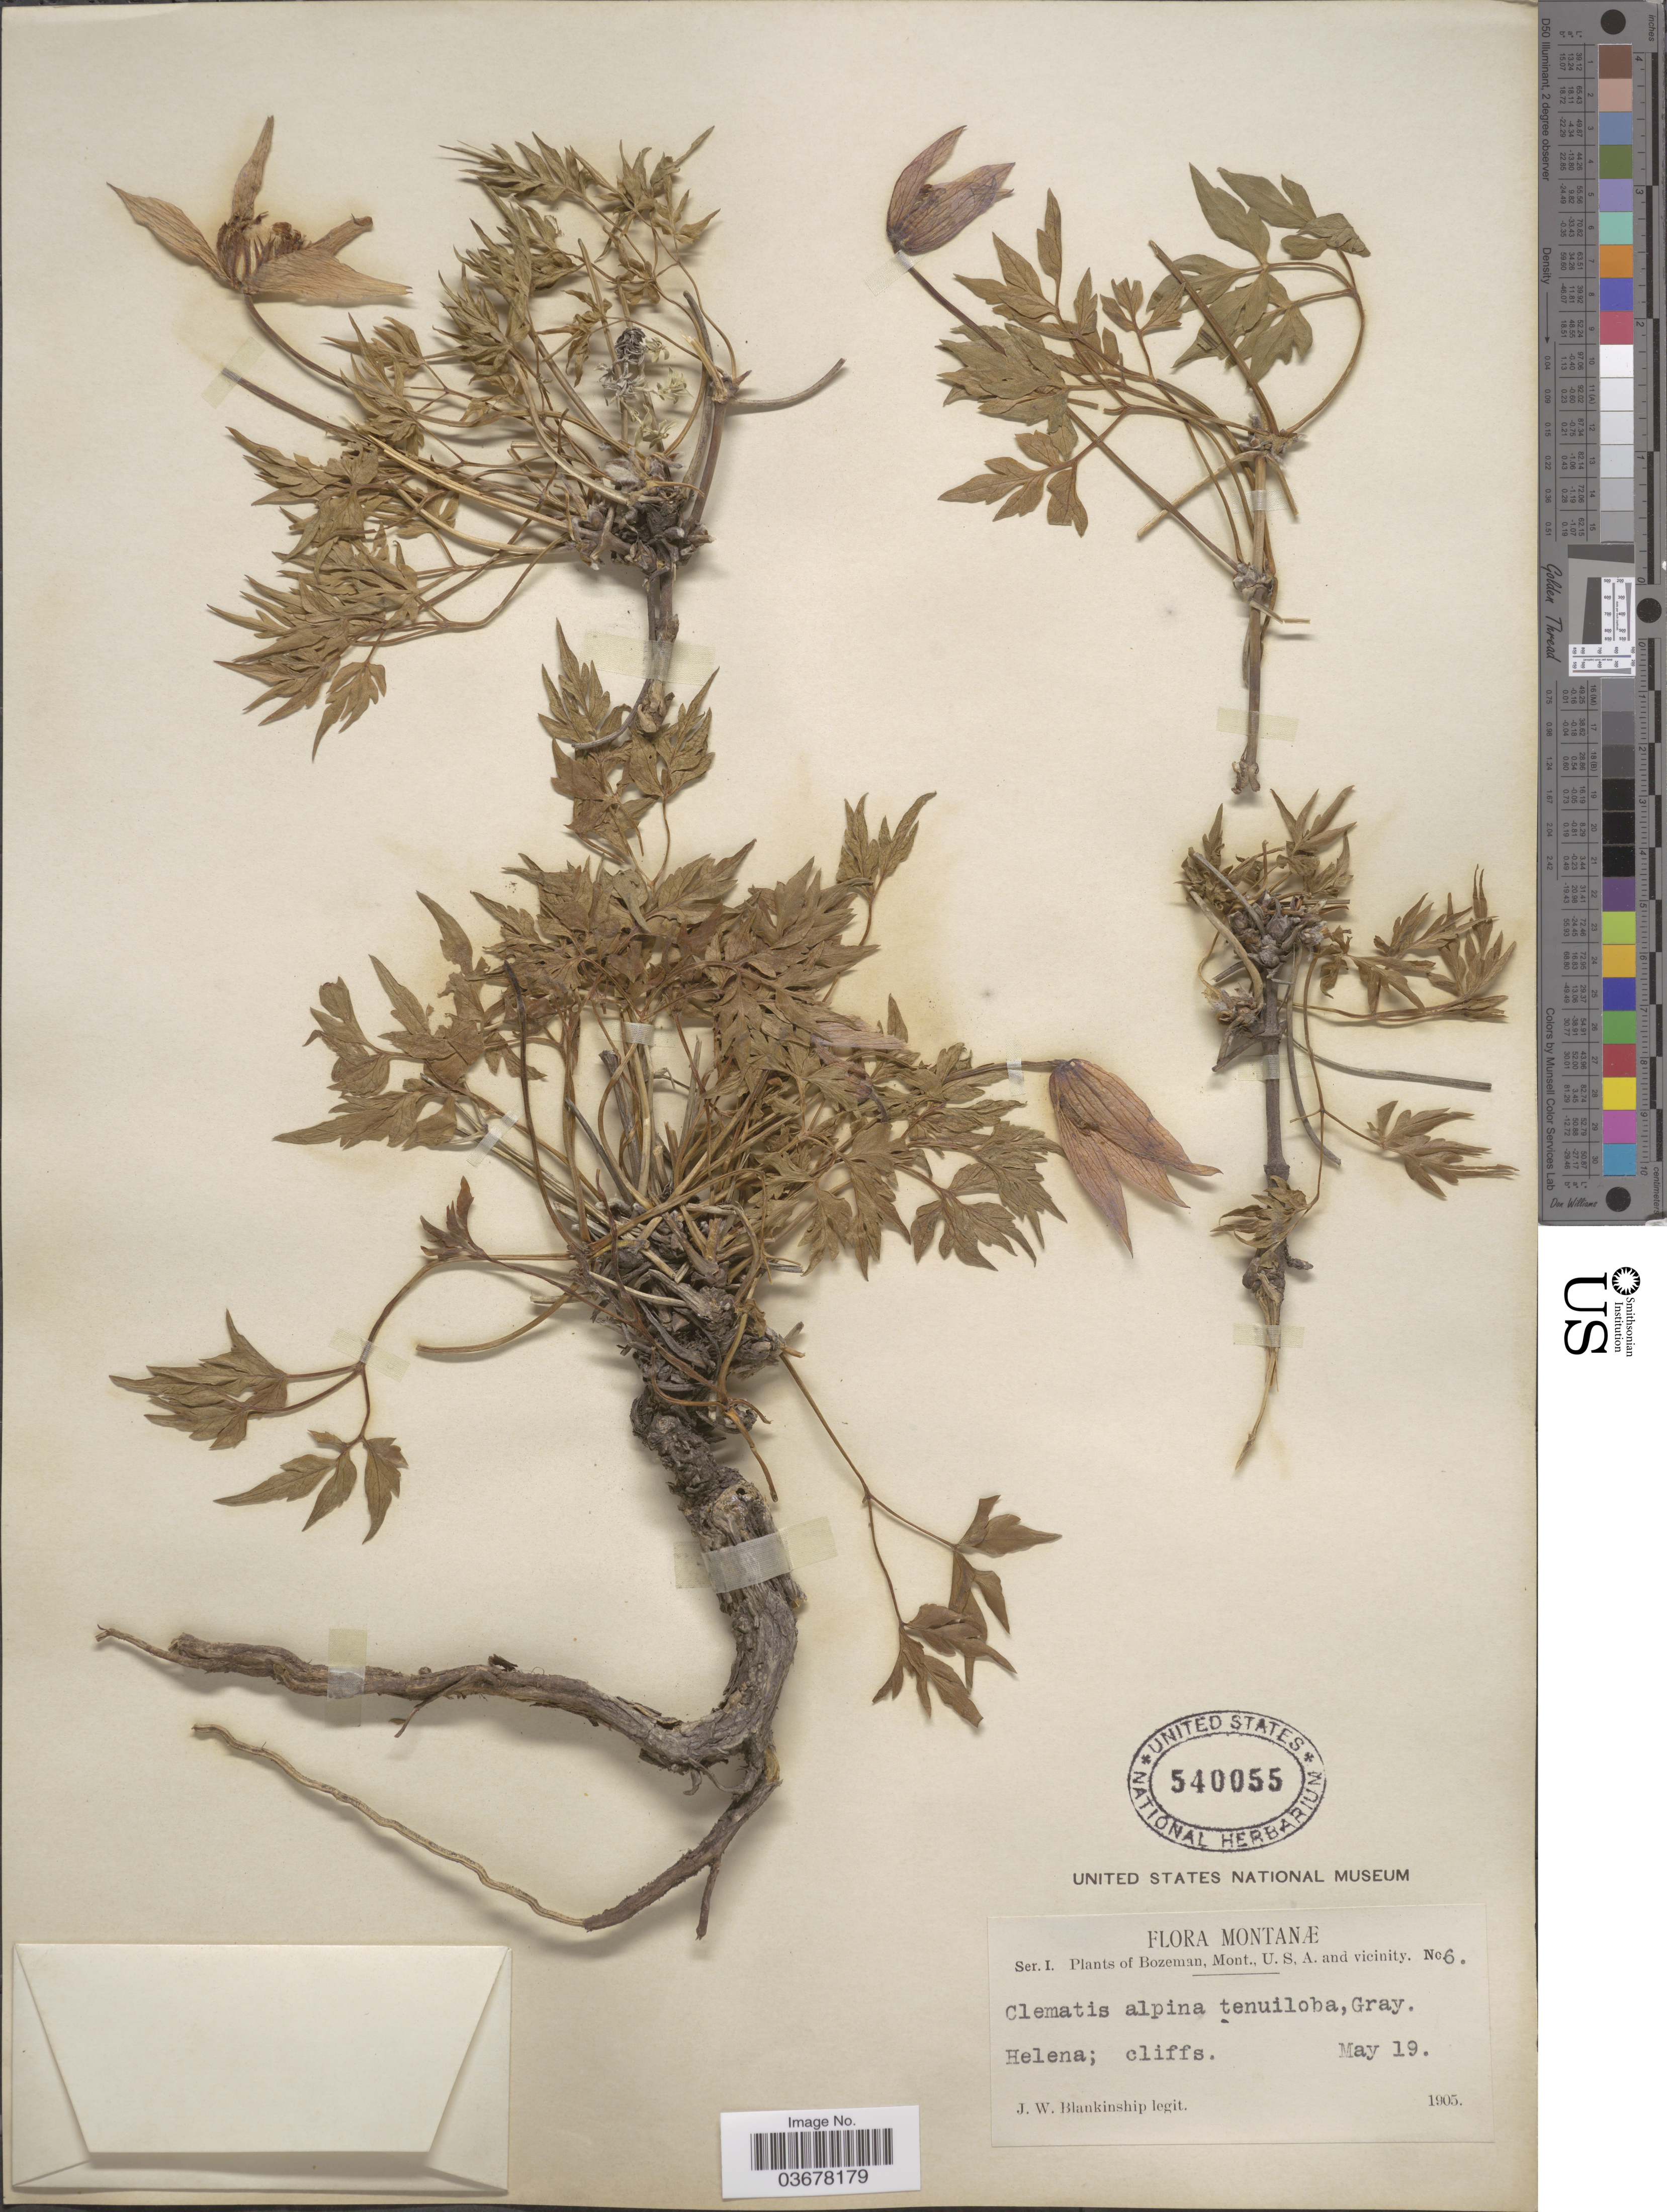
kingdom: Plantae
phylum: Tracheophyta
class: Magnoliopsida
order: Ranunculales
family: Ranunculaceae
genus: Clematis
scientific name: Clematis columbiana var. tenuiloba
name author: (A. Gray) J.S. Pringle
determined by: Strong, M. T., (US), Smithsonian Institution - National Museum of Natural History (UNITED STATES)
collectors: J. W. Blankinship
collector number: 6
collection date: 1905-05-19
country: United States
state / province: Montana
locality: Bozeman, Mont., U. S, A., and vicinity. Helena.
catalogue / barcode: US 540055